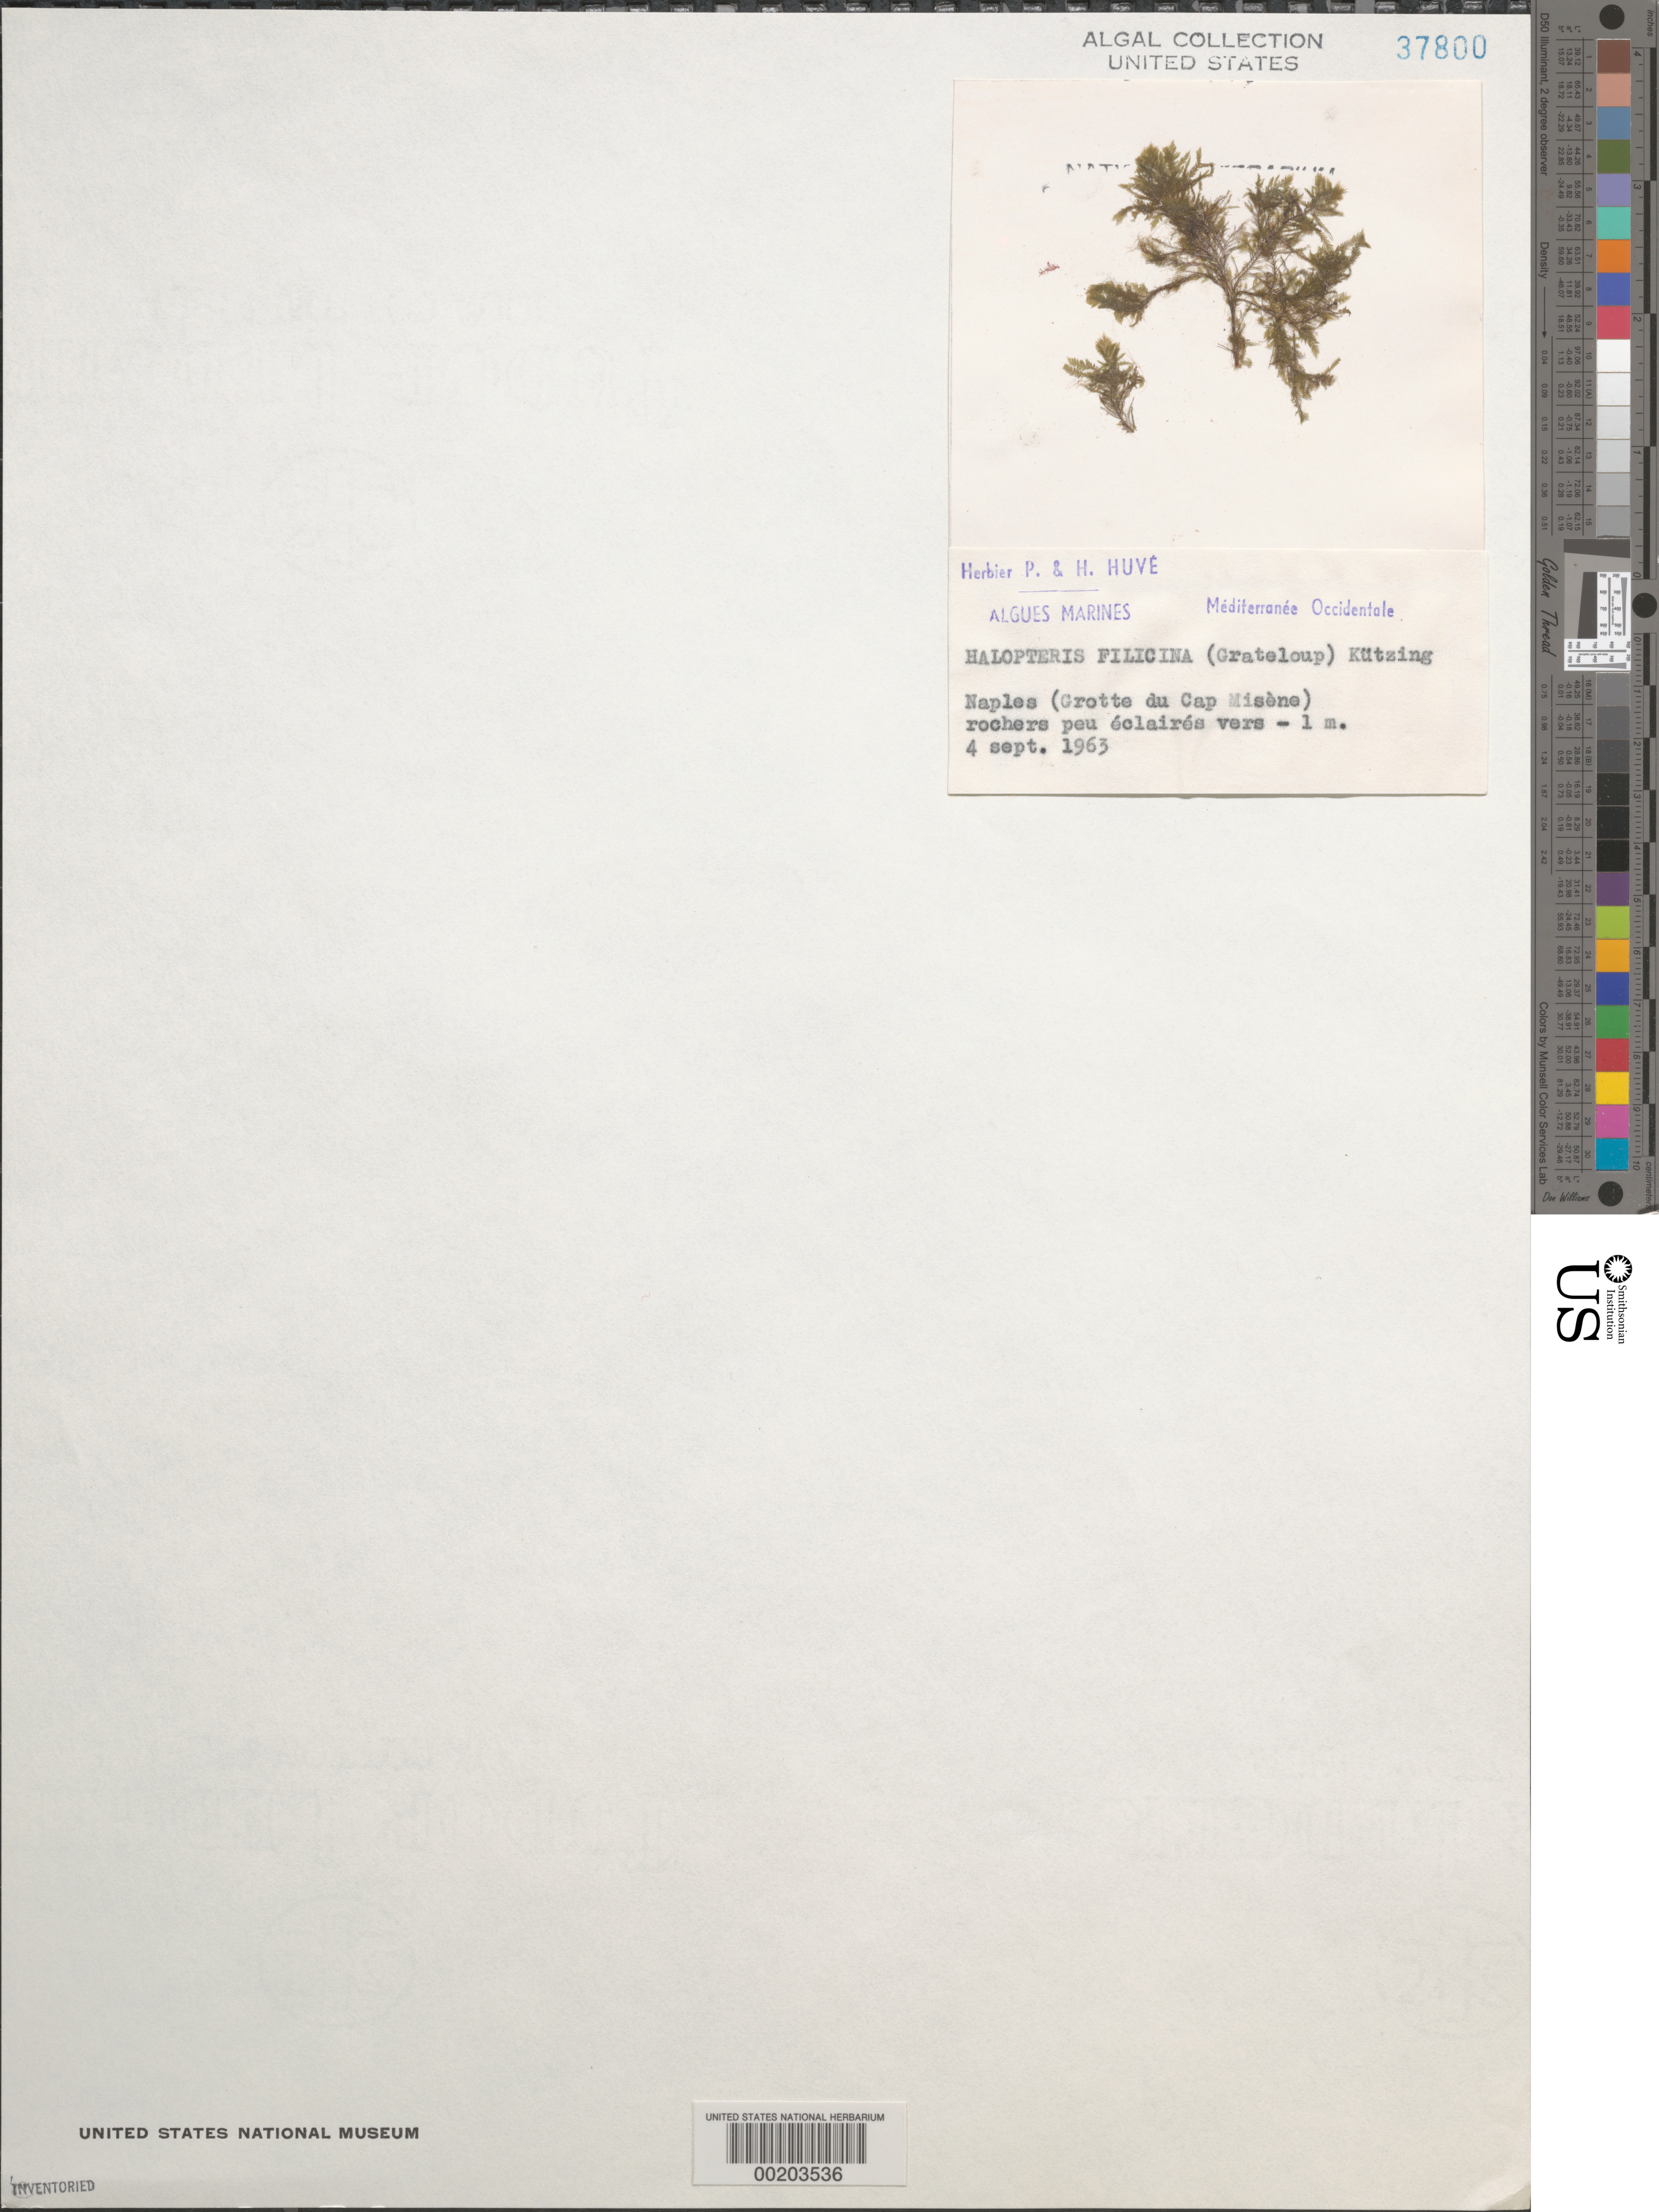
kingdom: Chromista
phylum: Ochrophyta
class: Phaeophyceae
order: Sphacelariales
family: Stypocaulaceae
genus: Halopteris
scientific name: Halopteris filicina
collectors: P. Huve & H. Huve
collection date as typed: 04 Sep 1963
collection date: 1963-09-04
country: Italy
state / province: Campania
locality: Naples, grotte du cap misene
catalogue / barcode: US 37800